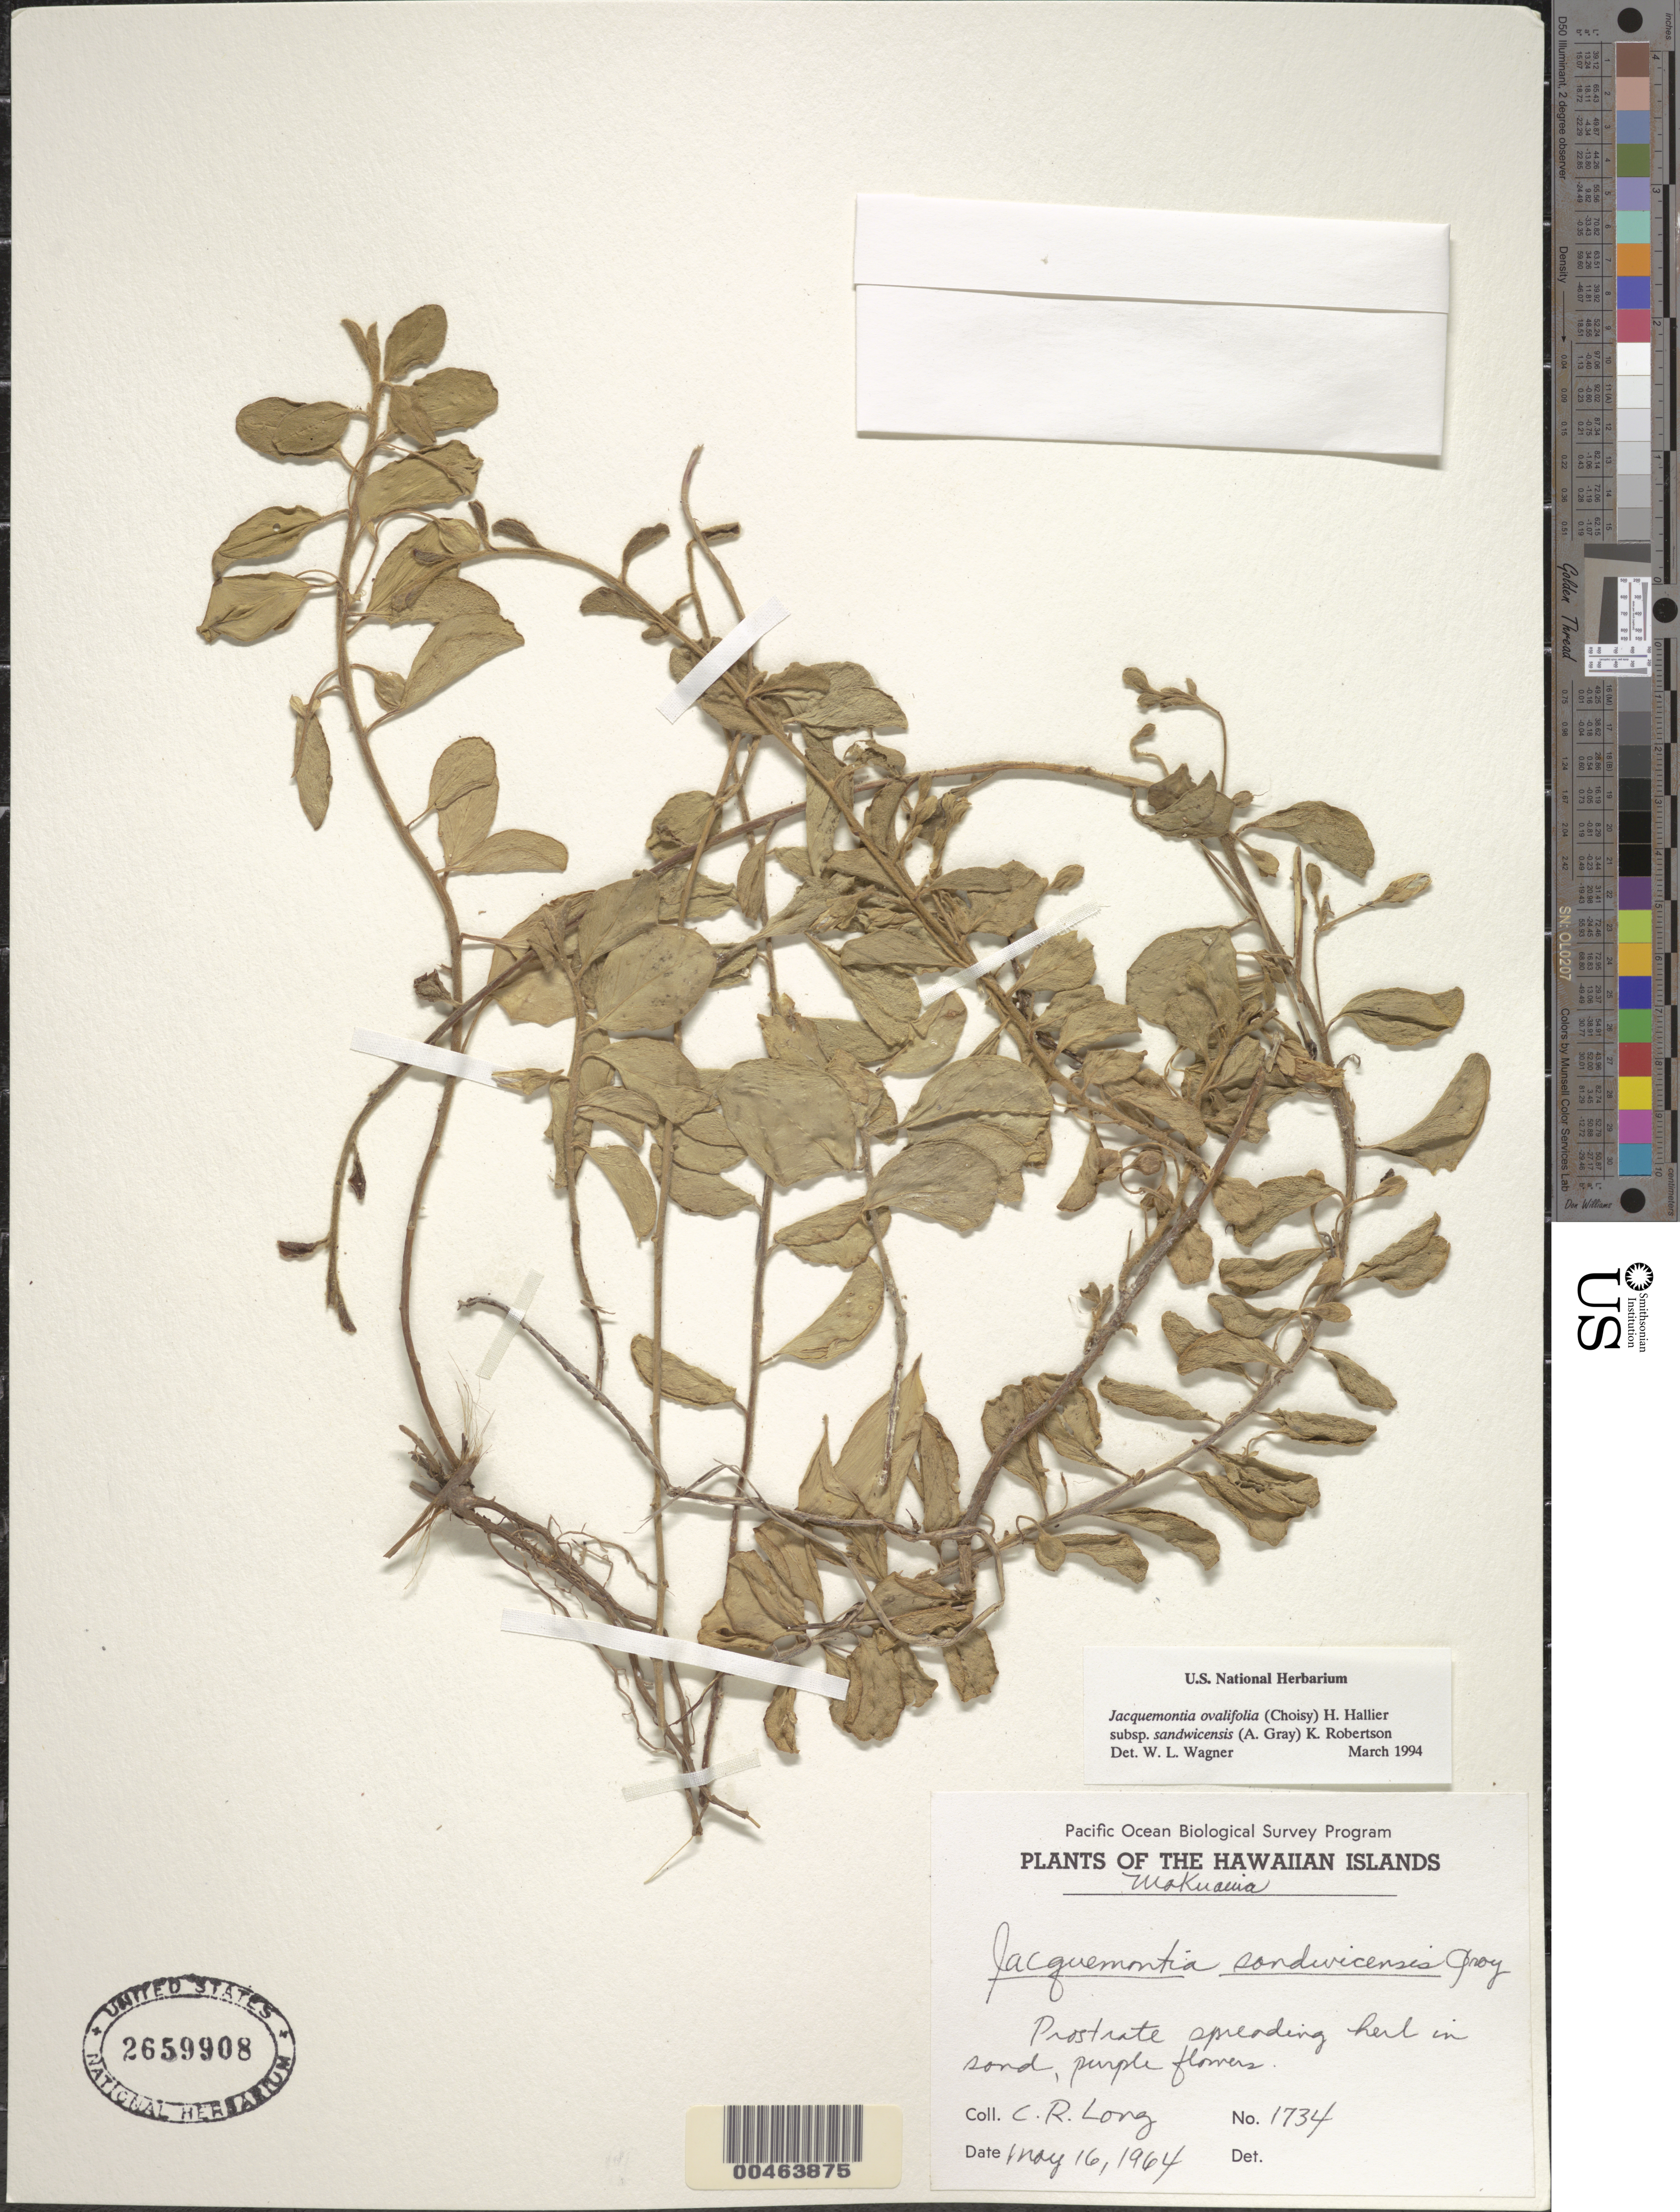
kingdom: Plantae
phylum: Tracheophyta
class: Magnoliopsida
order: Solanales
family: Convolvulaceae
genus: Jacquemontia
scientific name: Jacquemontia sandwicensis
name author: A. Gray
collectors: C. Long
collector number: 1734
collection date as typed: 16 May 1964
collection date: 1964-05-16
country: United States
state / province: Hawaii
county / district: Honolulu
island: Oahu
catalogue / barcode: US 2659908